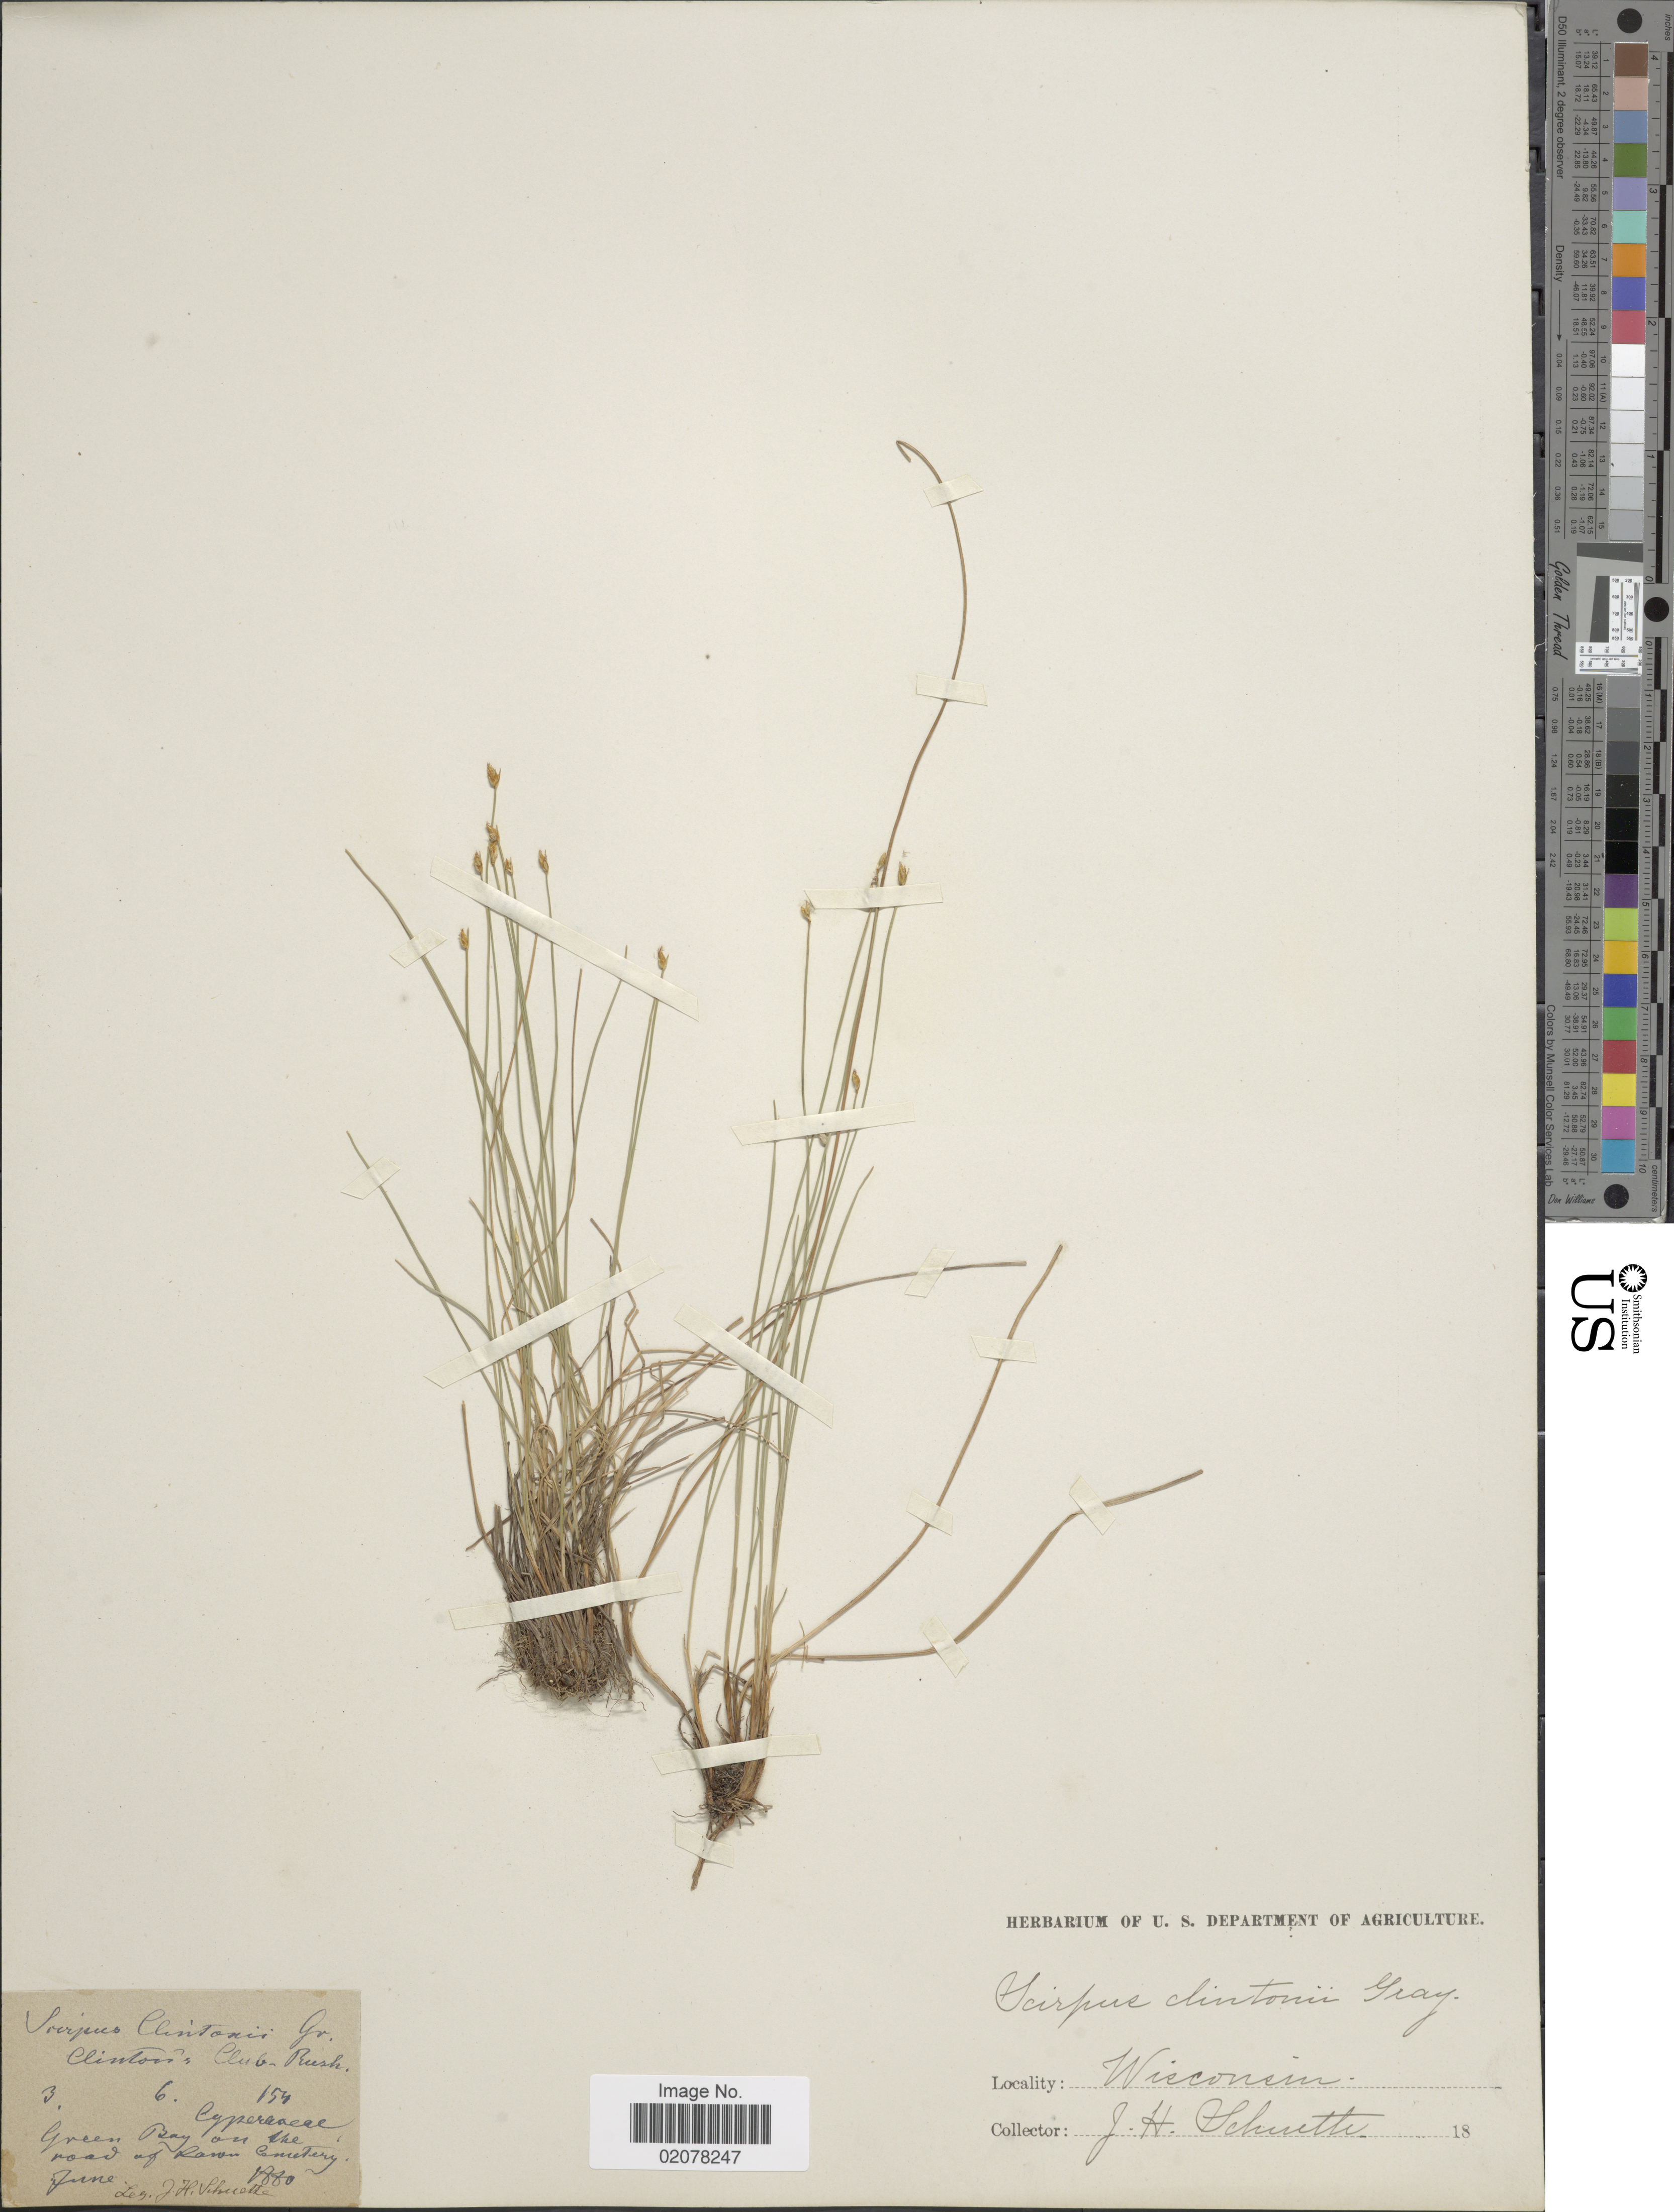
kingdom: Plantae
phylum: Tracheophyta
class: Liliopsida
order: Poales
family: Cyperaceae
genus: Trichophorum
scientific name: Trichophorum clintonii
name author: (A. Gray) S.G. Sm.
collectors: J. H. Schuette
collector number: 154?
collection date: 1880-06-03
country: United States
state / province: Wisconsin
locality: Green Bay on the road of Lawn Cemetery